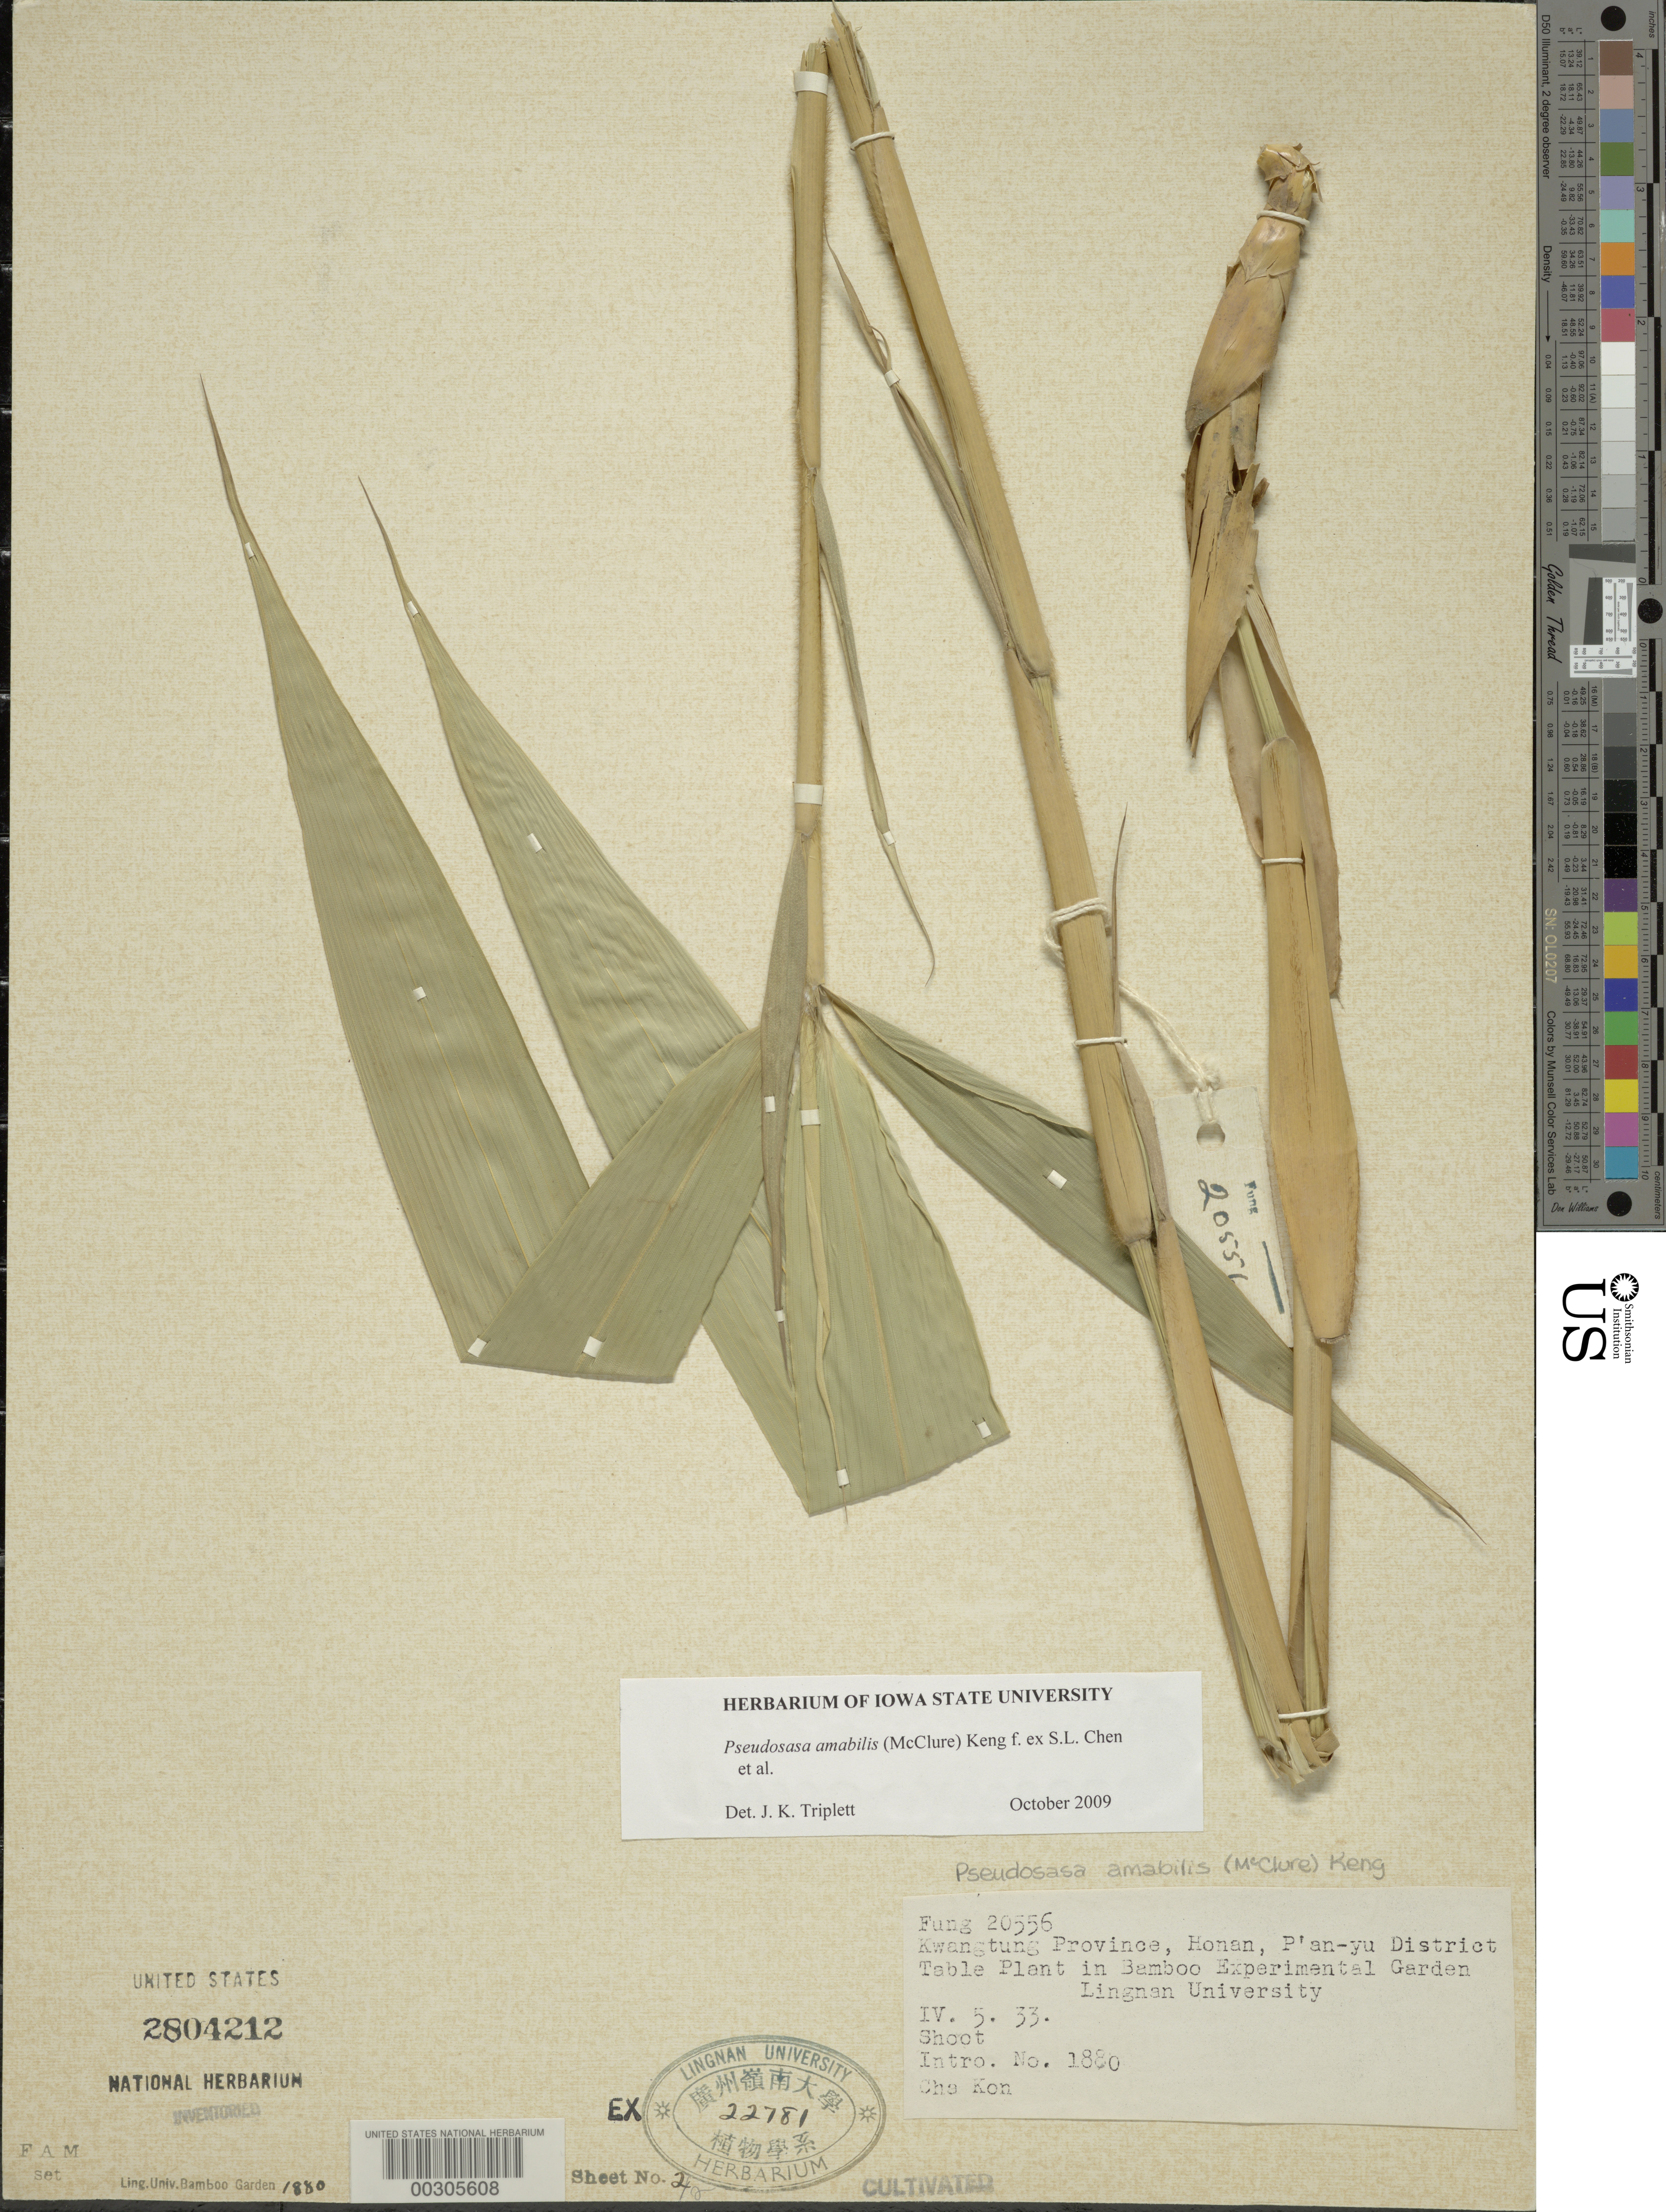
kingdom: Plantae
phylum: Tracheophyta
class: Liliopsida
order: Poales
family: Poaceae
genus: Pseudosasa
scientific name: Pseudosasa amabilis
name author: (McClure) Keng f.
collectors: H. L. Fung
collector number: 20556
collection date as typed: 05 Apr 1933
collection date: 1933-04-05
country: China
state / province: Guangdong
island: Honam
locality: Lingnan University Bamboo Garden, Honan P'an-yu District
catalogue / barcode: US 2804212